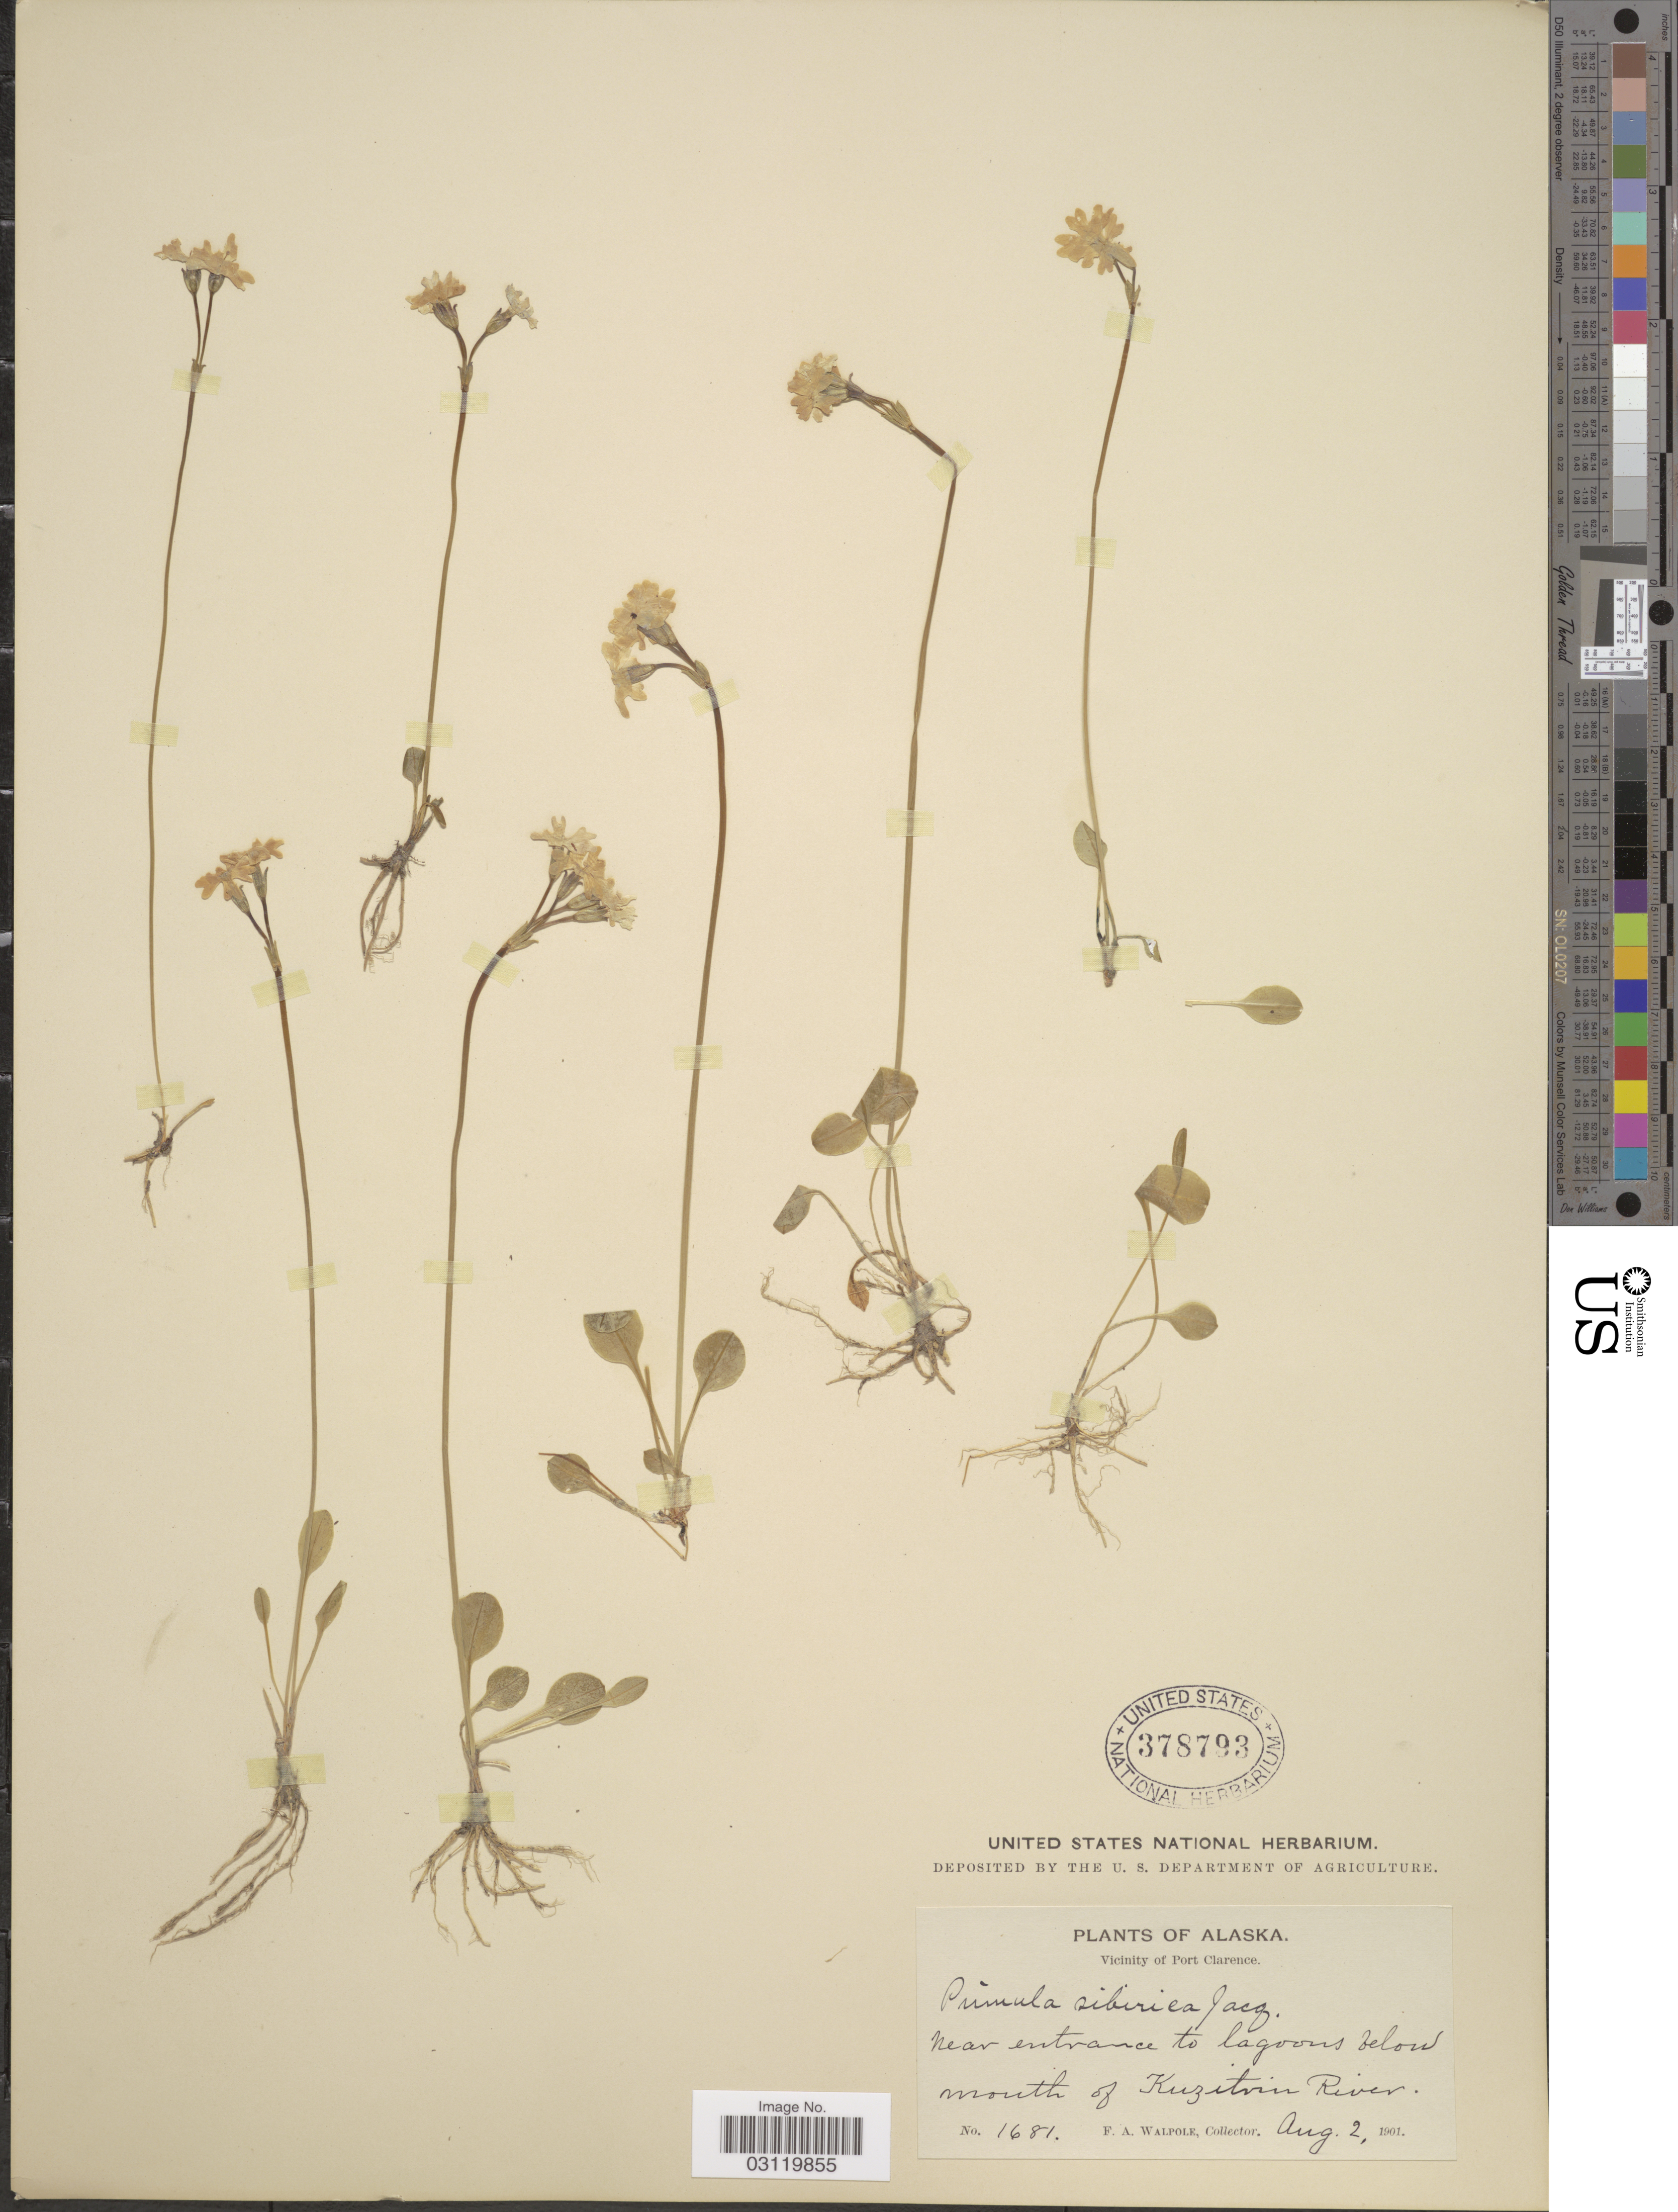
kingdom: Plantae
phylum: Tracheophyta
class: Magnoliopsida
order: Ericales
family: Primulaceae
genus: Primula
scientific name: Primula sibirica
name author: Wulfen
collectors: F. Walpole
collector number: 1681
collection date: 1901-08-02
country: United States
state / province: Alaska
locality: Vicinity of Port Clarence, Near entrance to lagoons below mouth of Kuzitvin River.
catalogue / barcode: US 378793